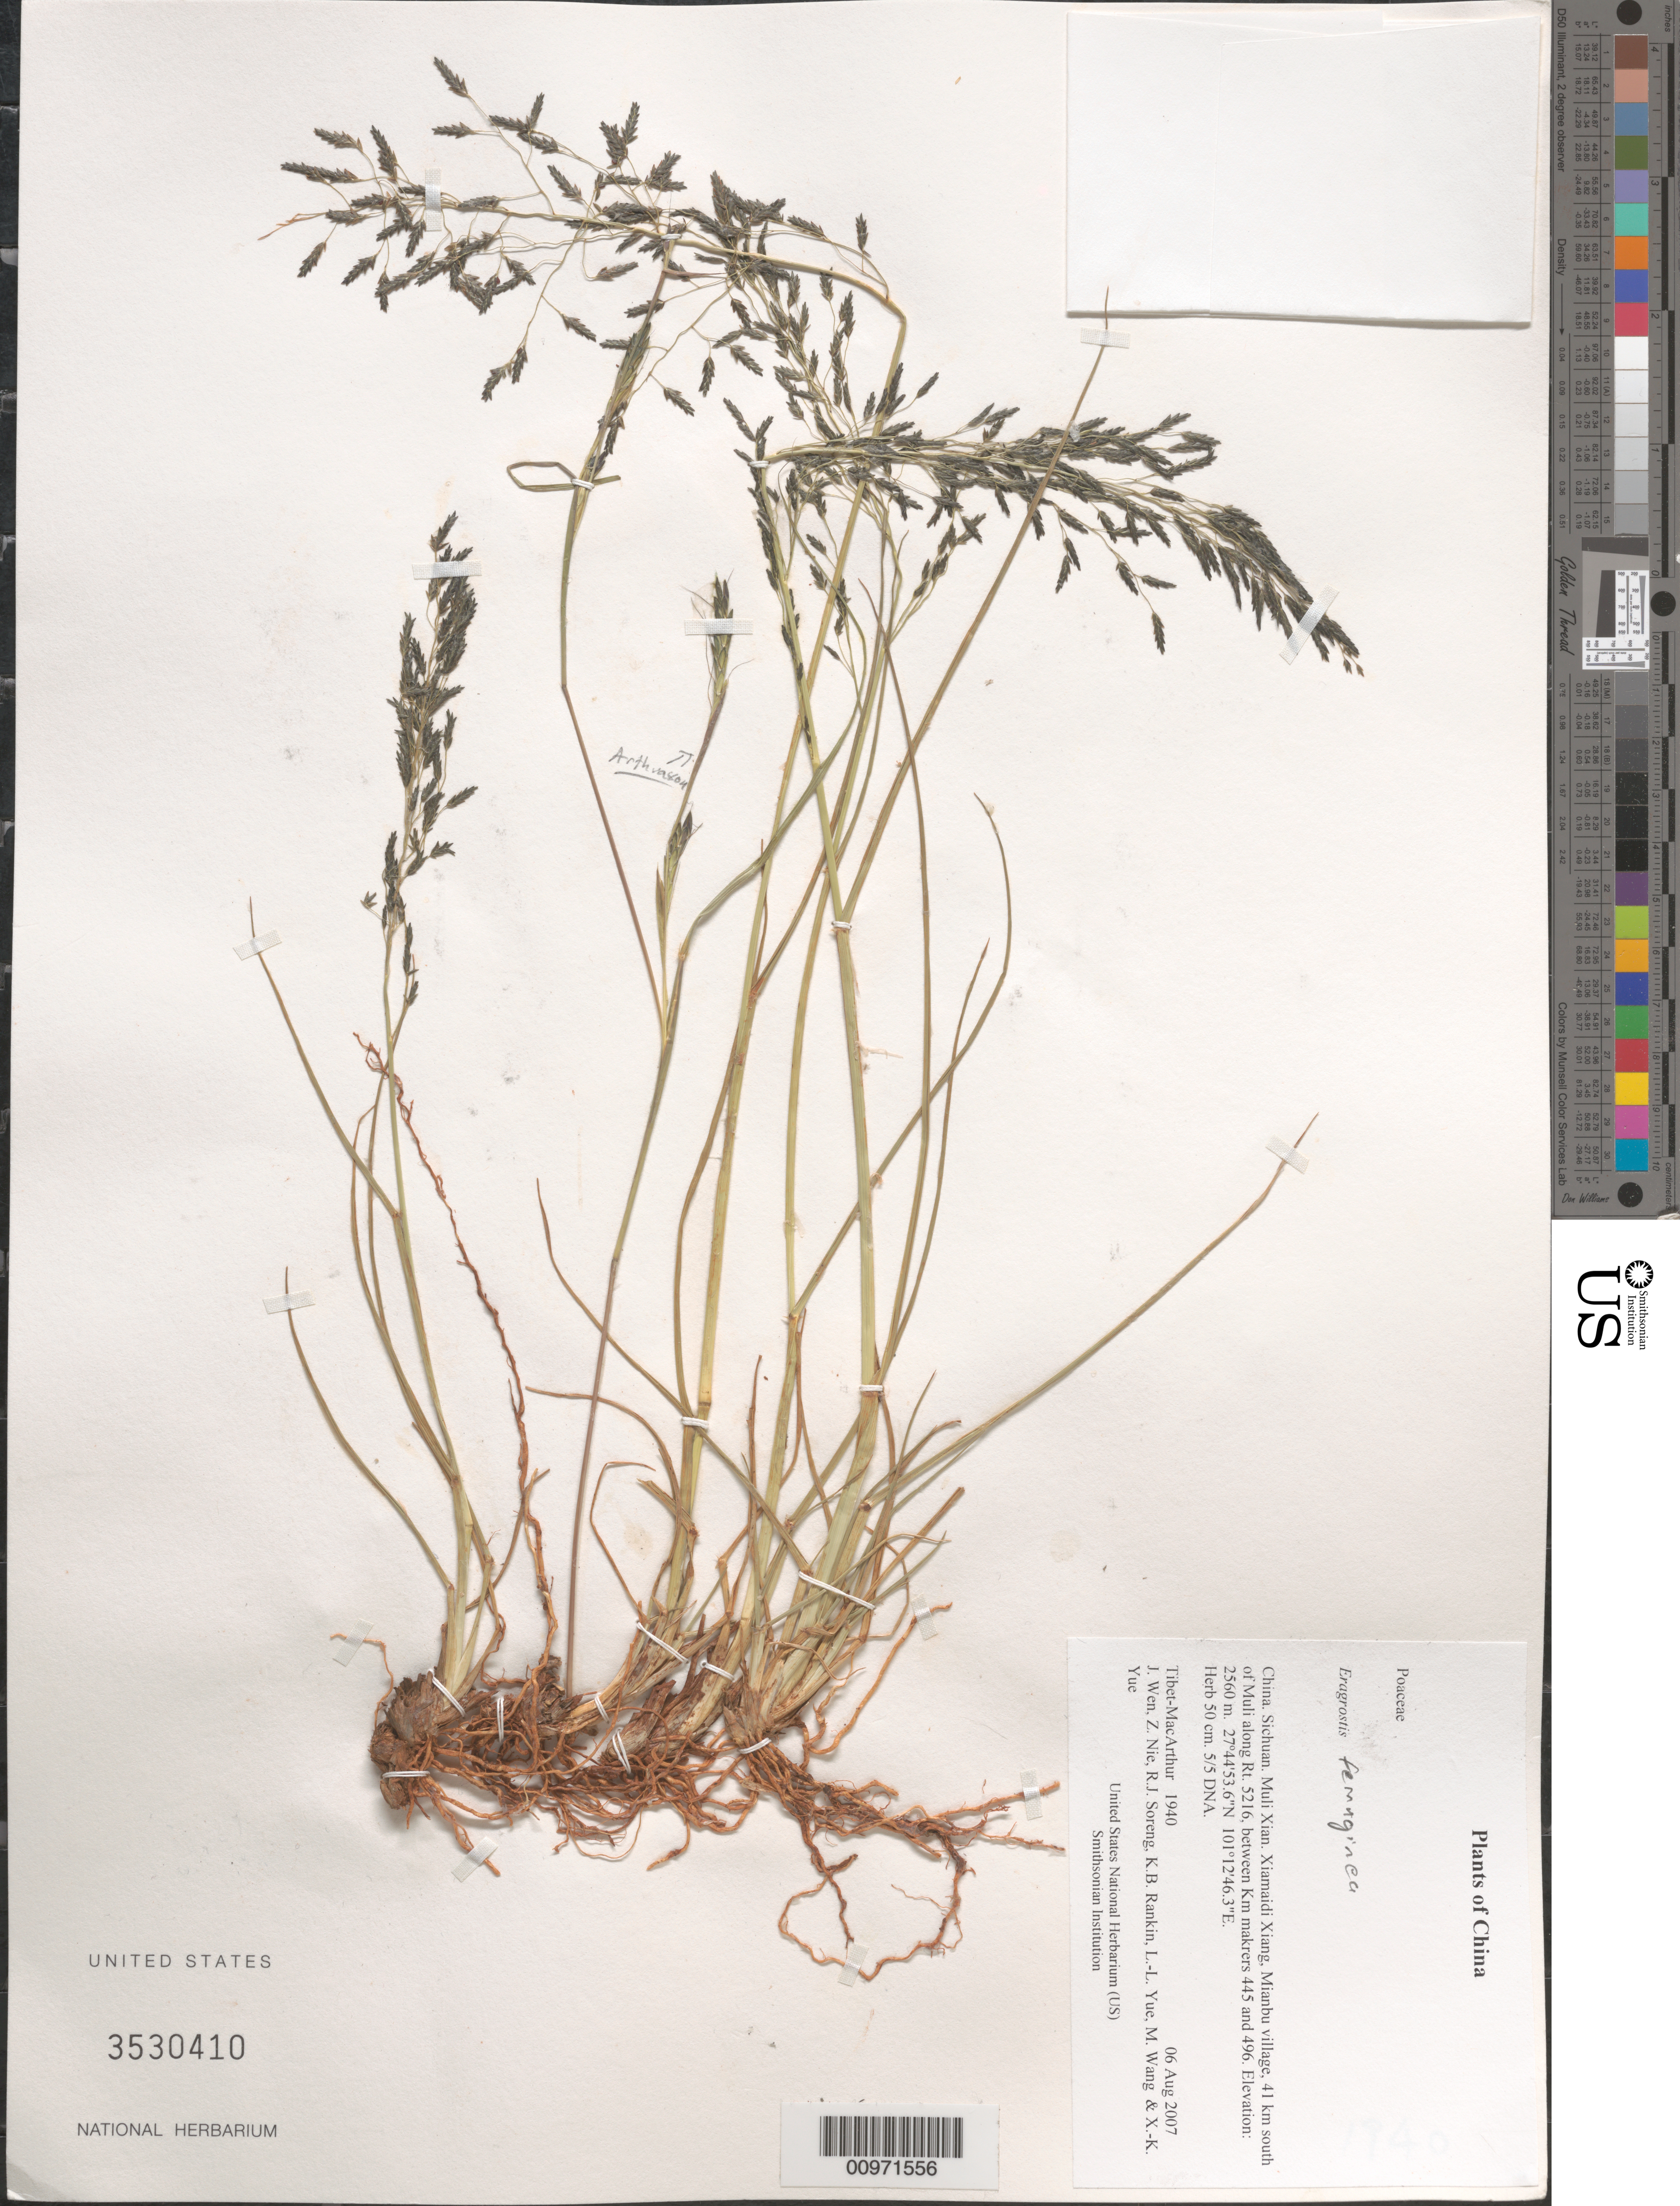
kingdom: Plantae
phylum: Tracheophyta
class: Liliopsida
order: Poales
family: Poaceae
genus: Eragrostis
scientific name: Eragrostis ferruginea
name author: (Thunb.) P. Beauv.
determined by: Soreng, Robert J., Research Associate (BOT), Smithsonian Institution - National Museum of Natural History (UNITED STATES)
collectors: Tibet-MacArthur, J. Wen, Z. Nie, R. J. Soreng, K. Rankin, L. Yue, M. Wang & X. Yue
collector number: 1940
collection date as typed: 06 Aug 2007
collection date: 2007-08-06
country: China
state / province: Sichuan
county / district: Muli Xian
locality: Xiamaidi Xiang, Mianbu village, 41 km south of Muli along Rt. 5216, between Km makrers 445 and 496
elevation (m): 2560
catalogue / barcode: US 3530410